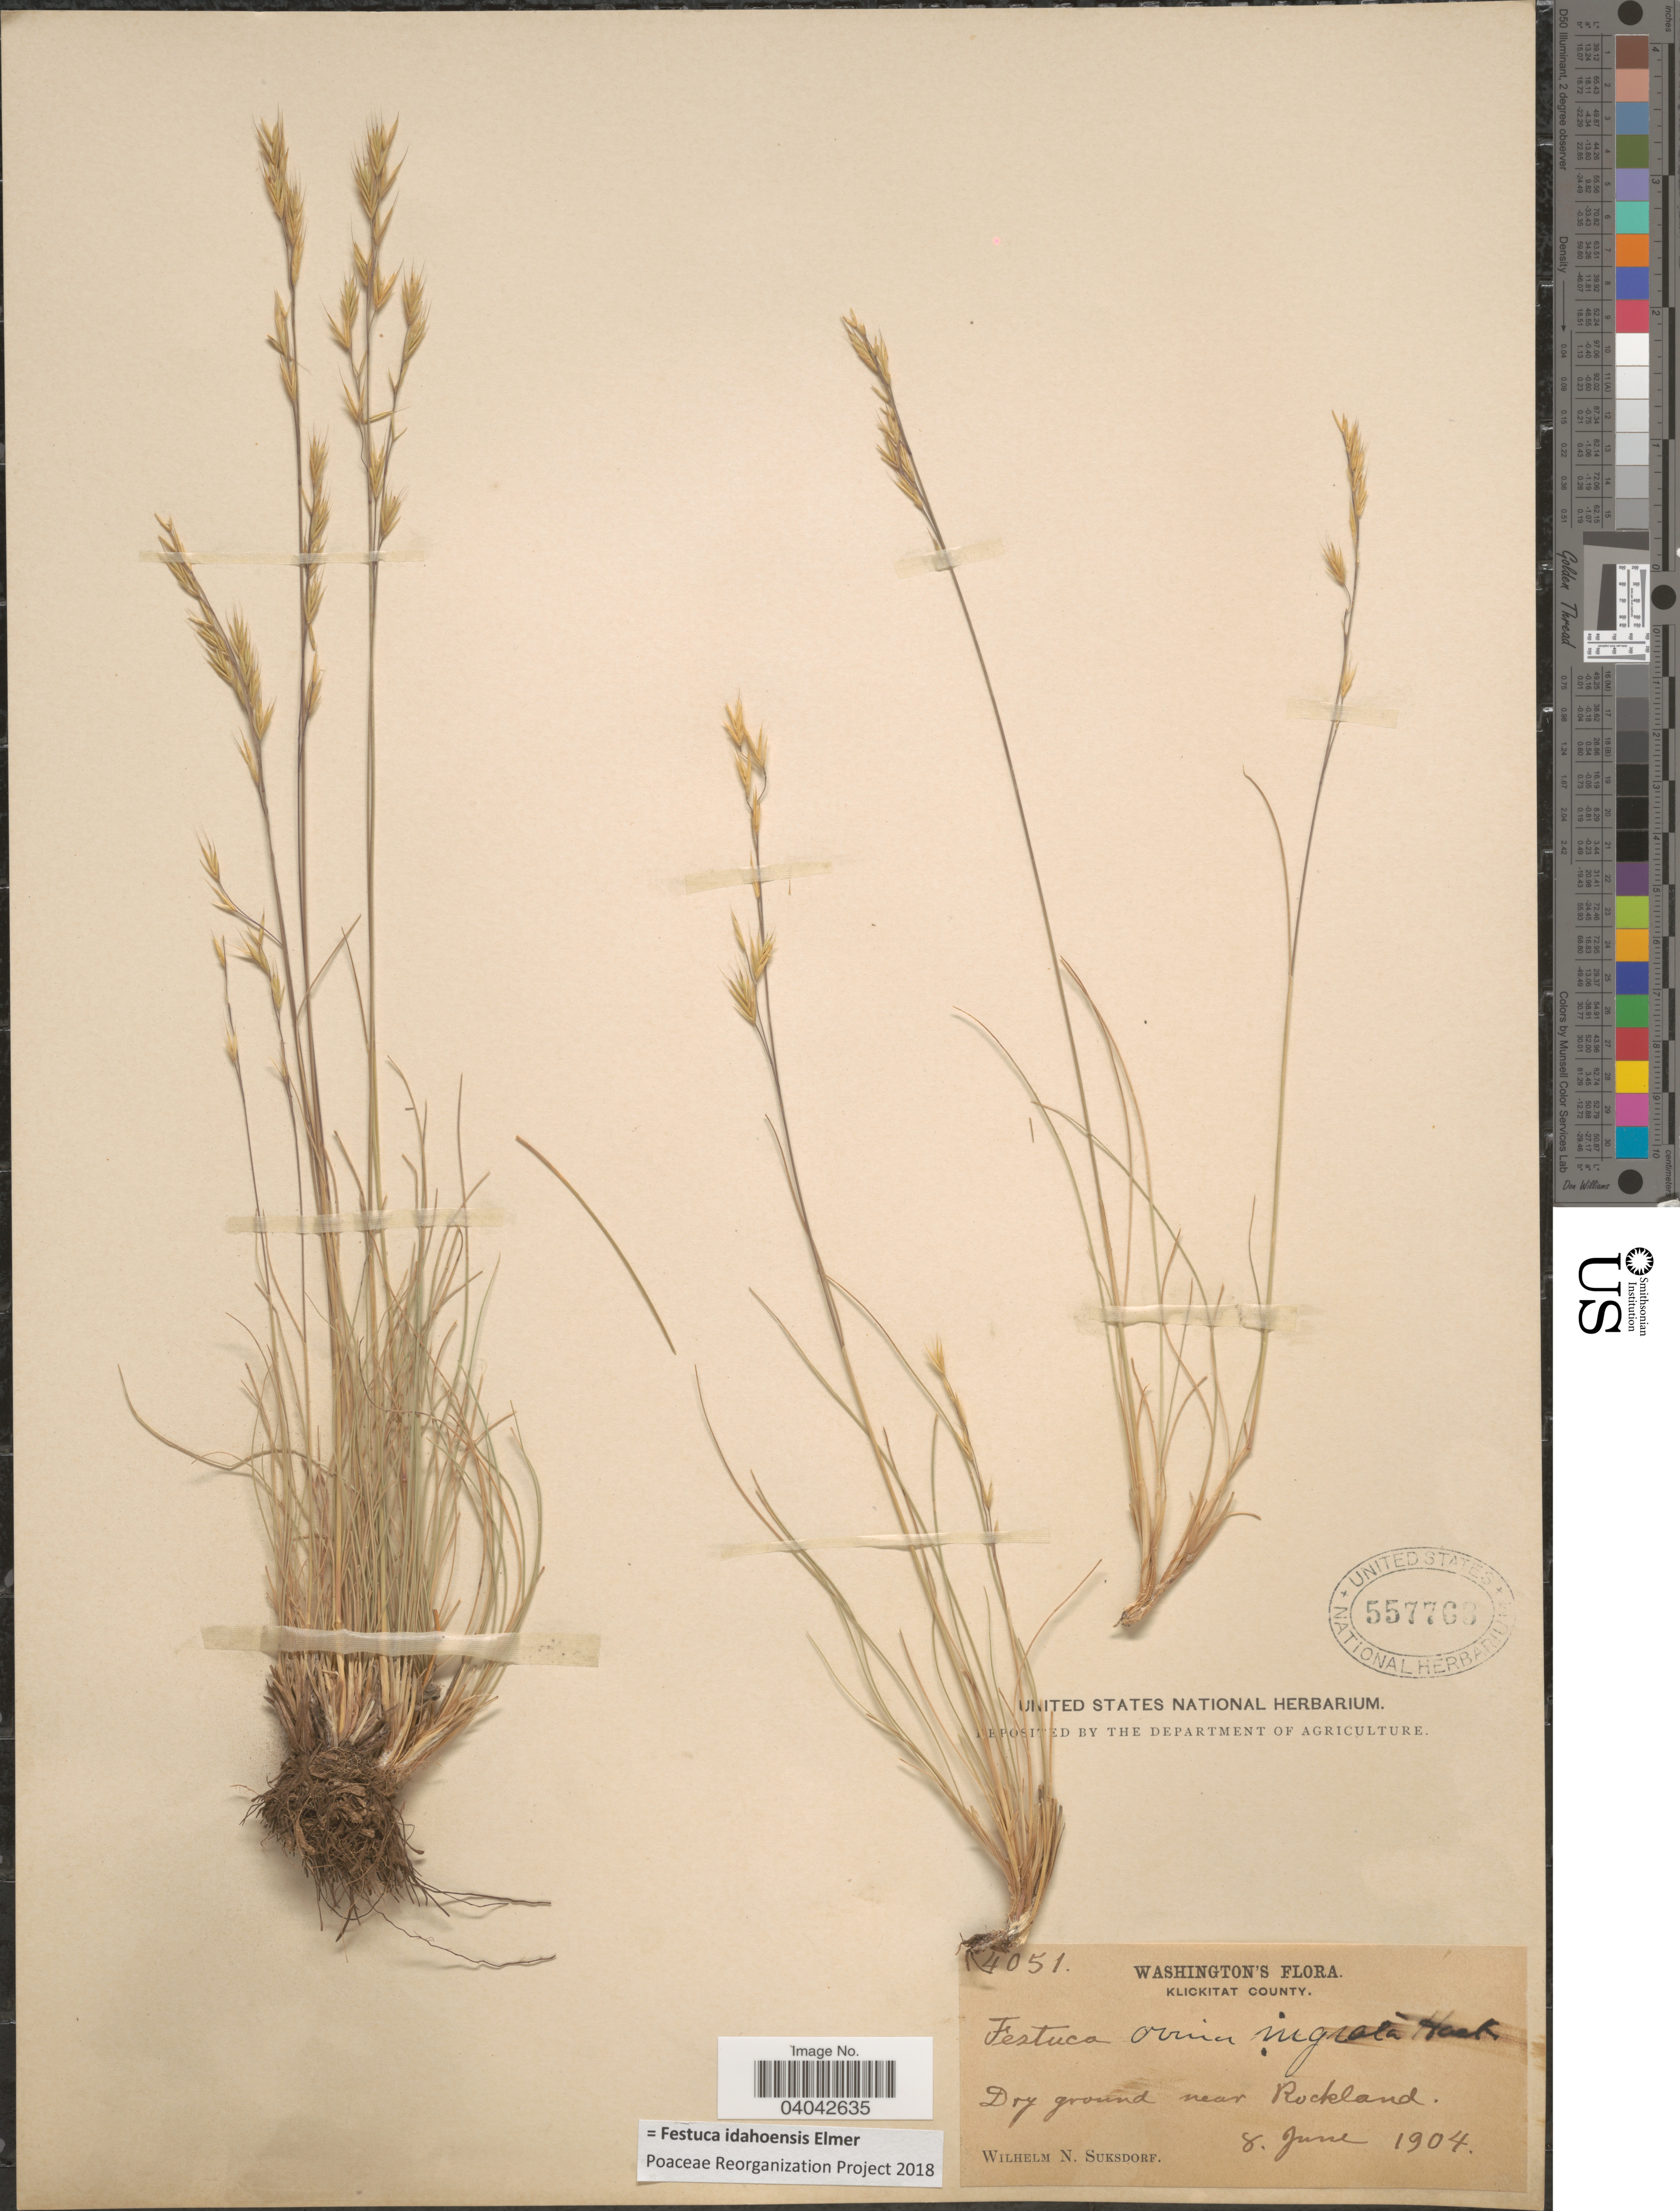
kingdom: Plantae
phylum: Tracheophyta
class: Liliopsida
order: Poales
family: Poaceae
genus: Festuca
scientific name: Festuca idahoensis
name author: Elmer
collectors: W. N. Suksdorf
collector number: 4051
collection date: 1904-06-08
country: United States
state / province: Washington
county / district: Klickitat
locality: Klickitat Valley. Near Rockland.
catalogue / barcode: US 557763